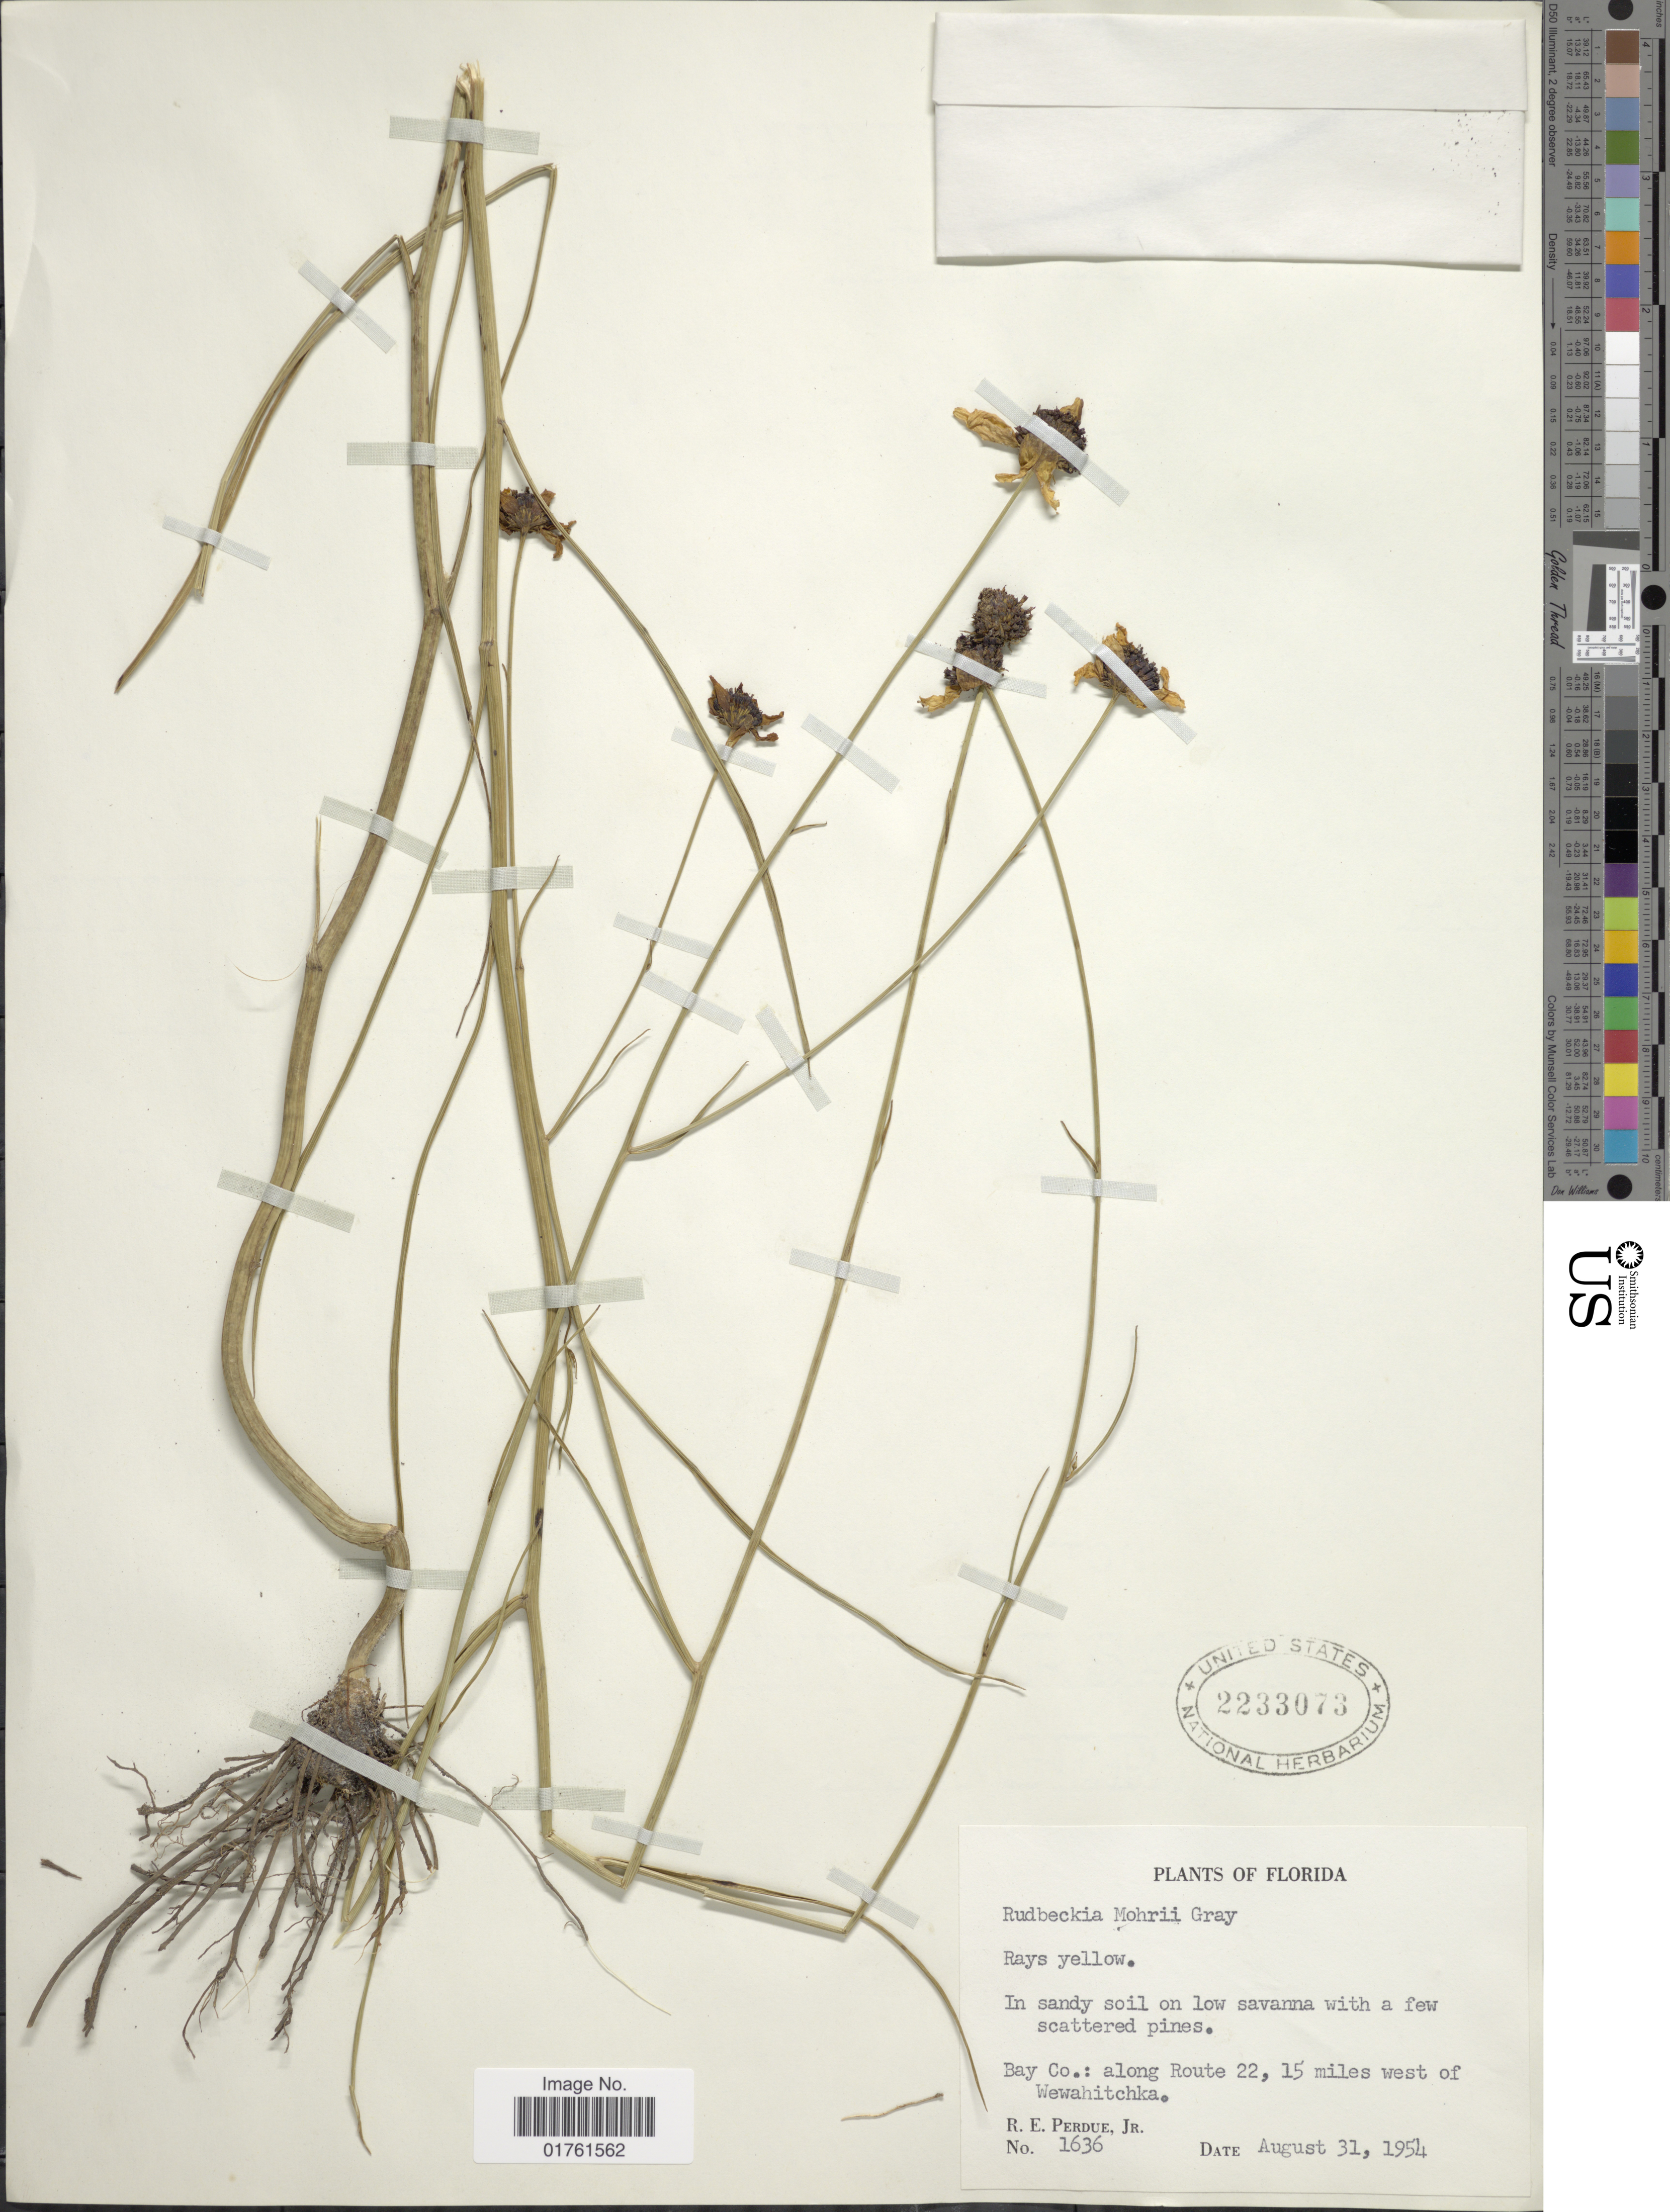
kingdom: Plantae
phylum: Tracheophyta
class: Magnoliopsida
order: Asterales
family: Asteraceae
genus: Rudbeckia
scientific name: Rudbeckia mohri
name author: A. Gray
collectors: R. E. Perdue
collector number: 1636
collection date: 1954-08-31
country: United States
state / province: Florida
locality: Bay Co: along Route 22, 15 miles west of Wewahitchka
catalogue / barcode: US 2233073